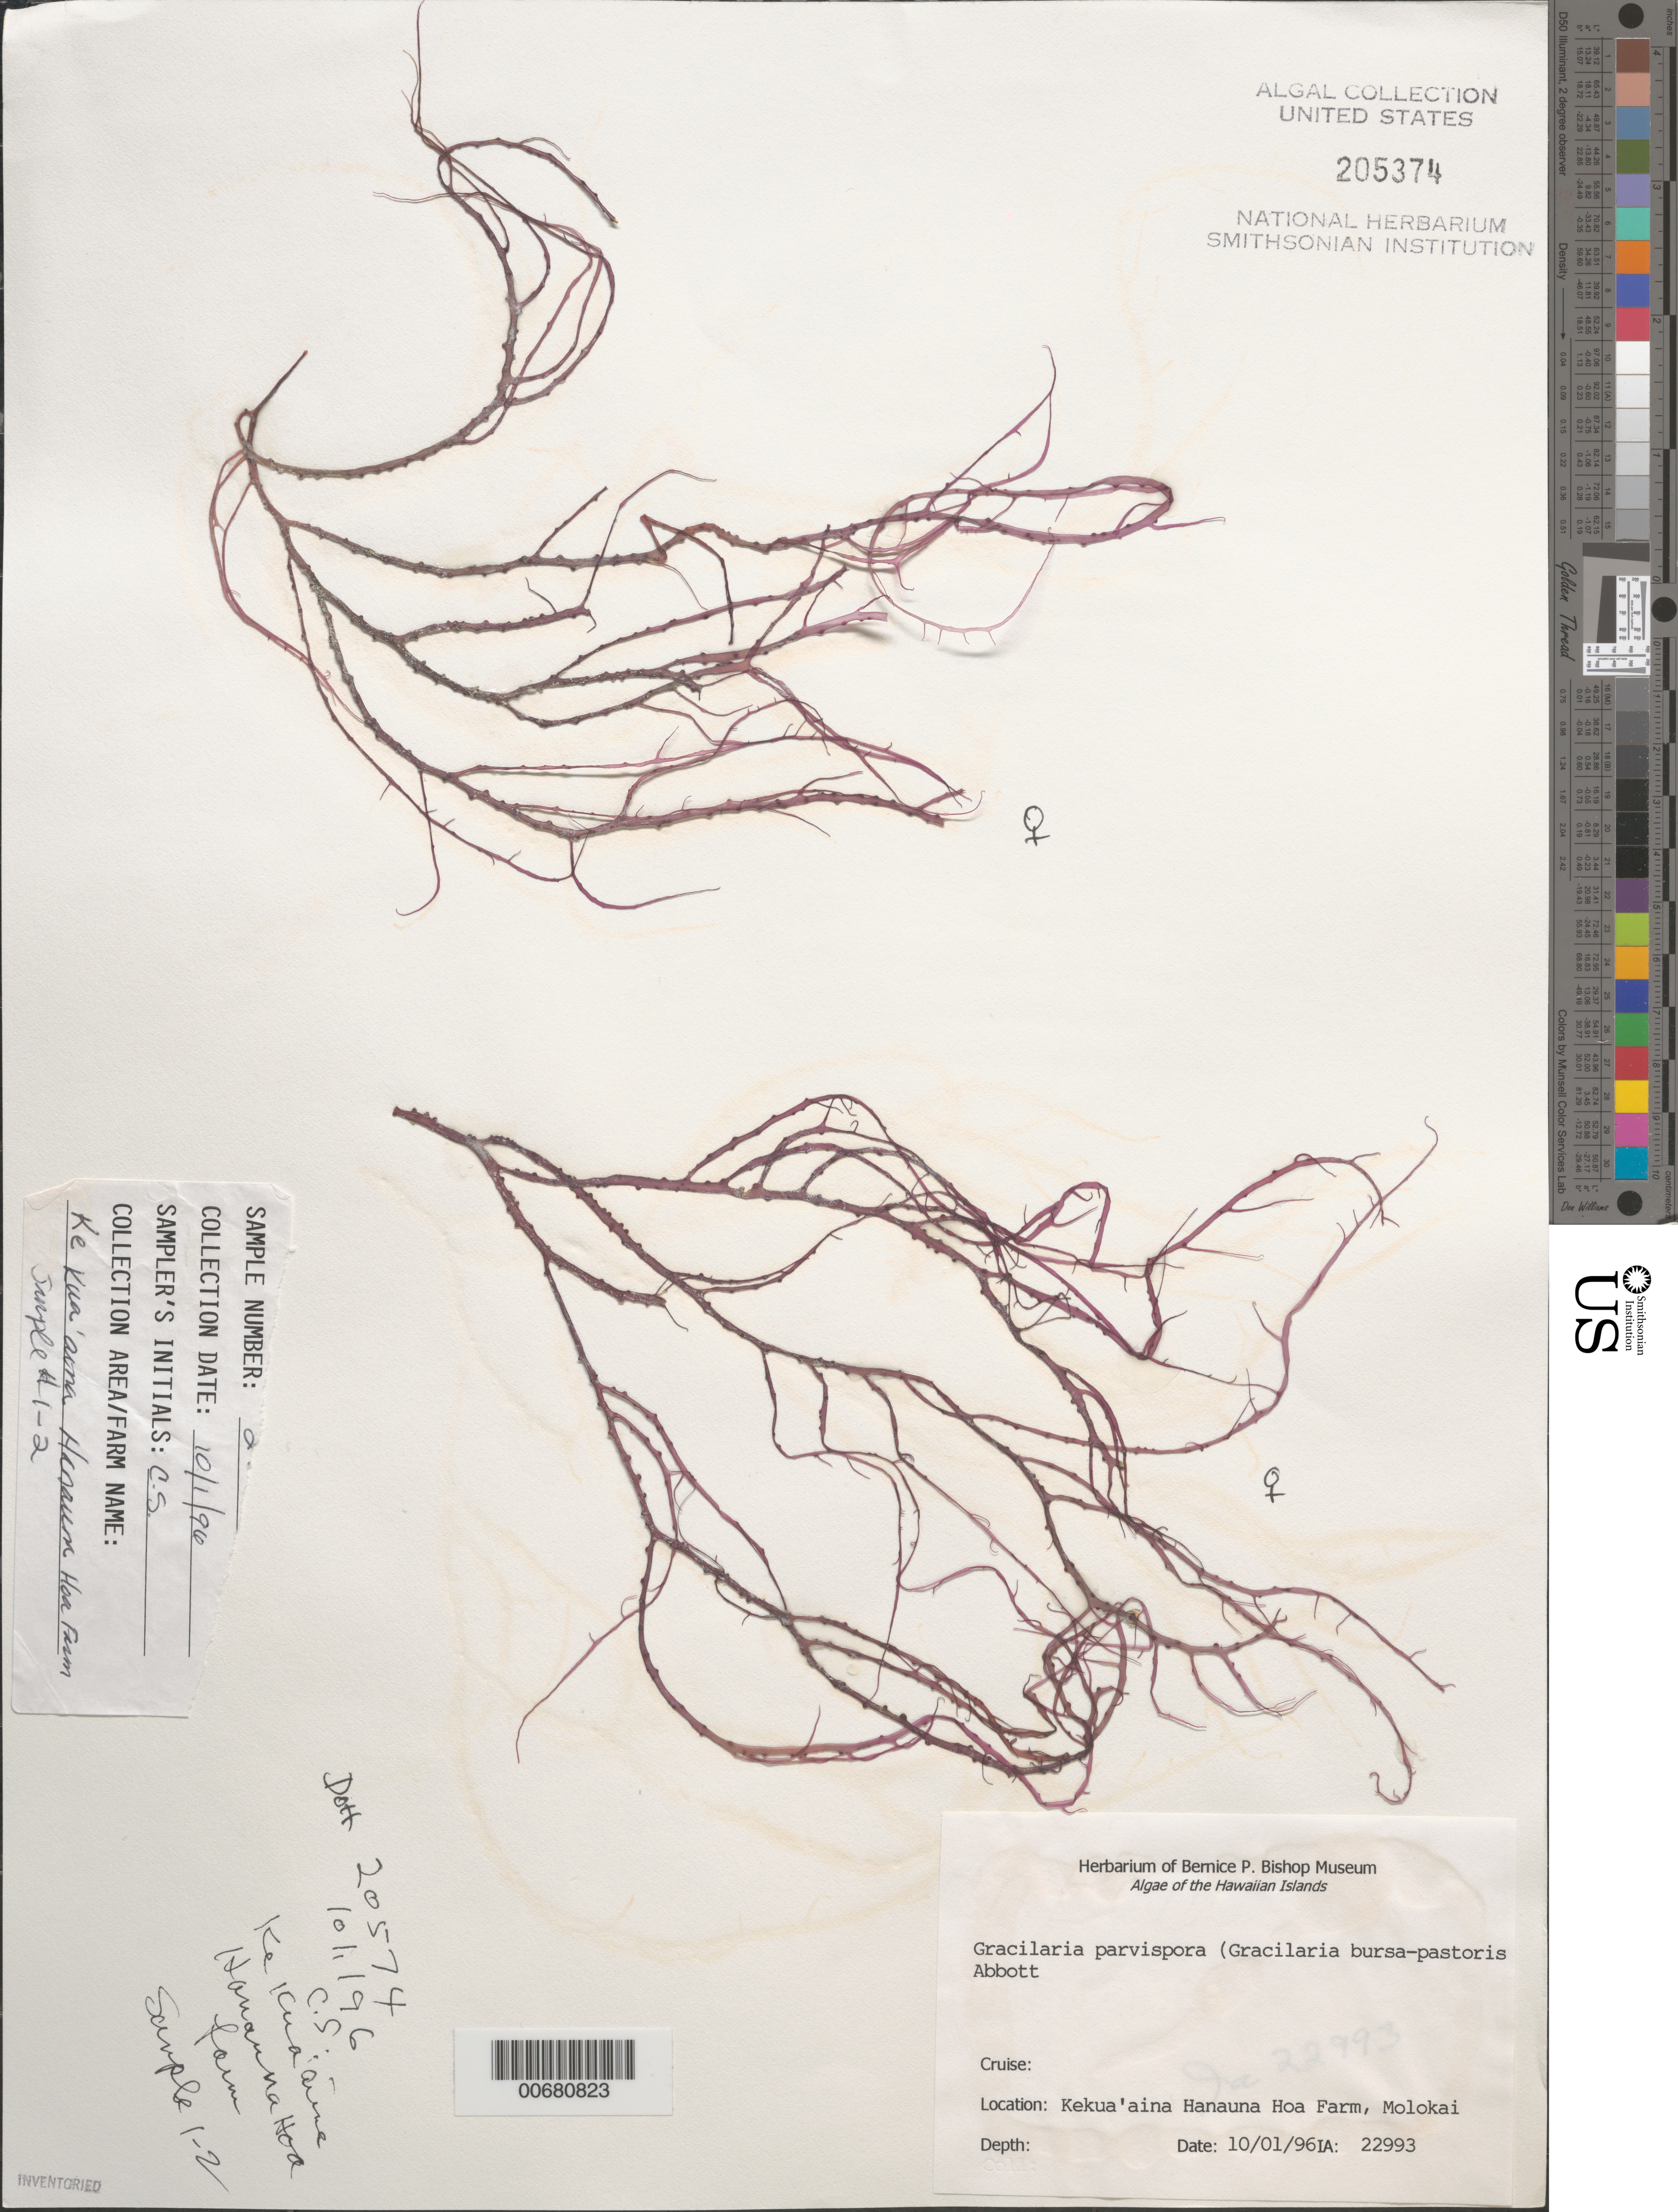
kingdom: Plantae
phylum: Rhodophyta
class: Florideophyceae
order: Gracilariales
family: Gracilariaceae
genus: Gracilaria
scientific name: Gracilaria parvispora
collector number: IAA 22993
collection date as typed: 01 Oct 1996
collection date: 1996-10-01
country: United States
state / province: Hawaii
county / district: Maui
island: Moloka'i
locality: Kekua'aina Hanauna Hoa Farm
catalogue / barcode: US 205374